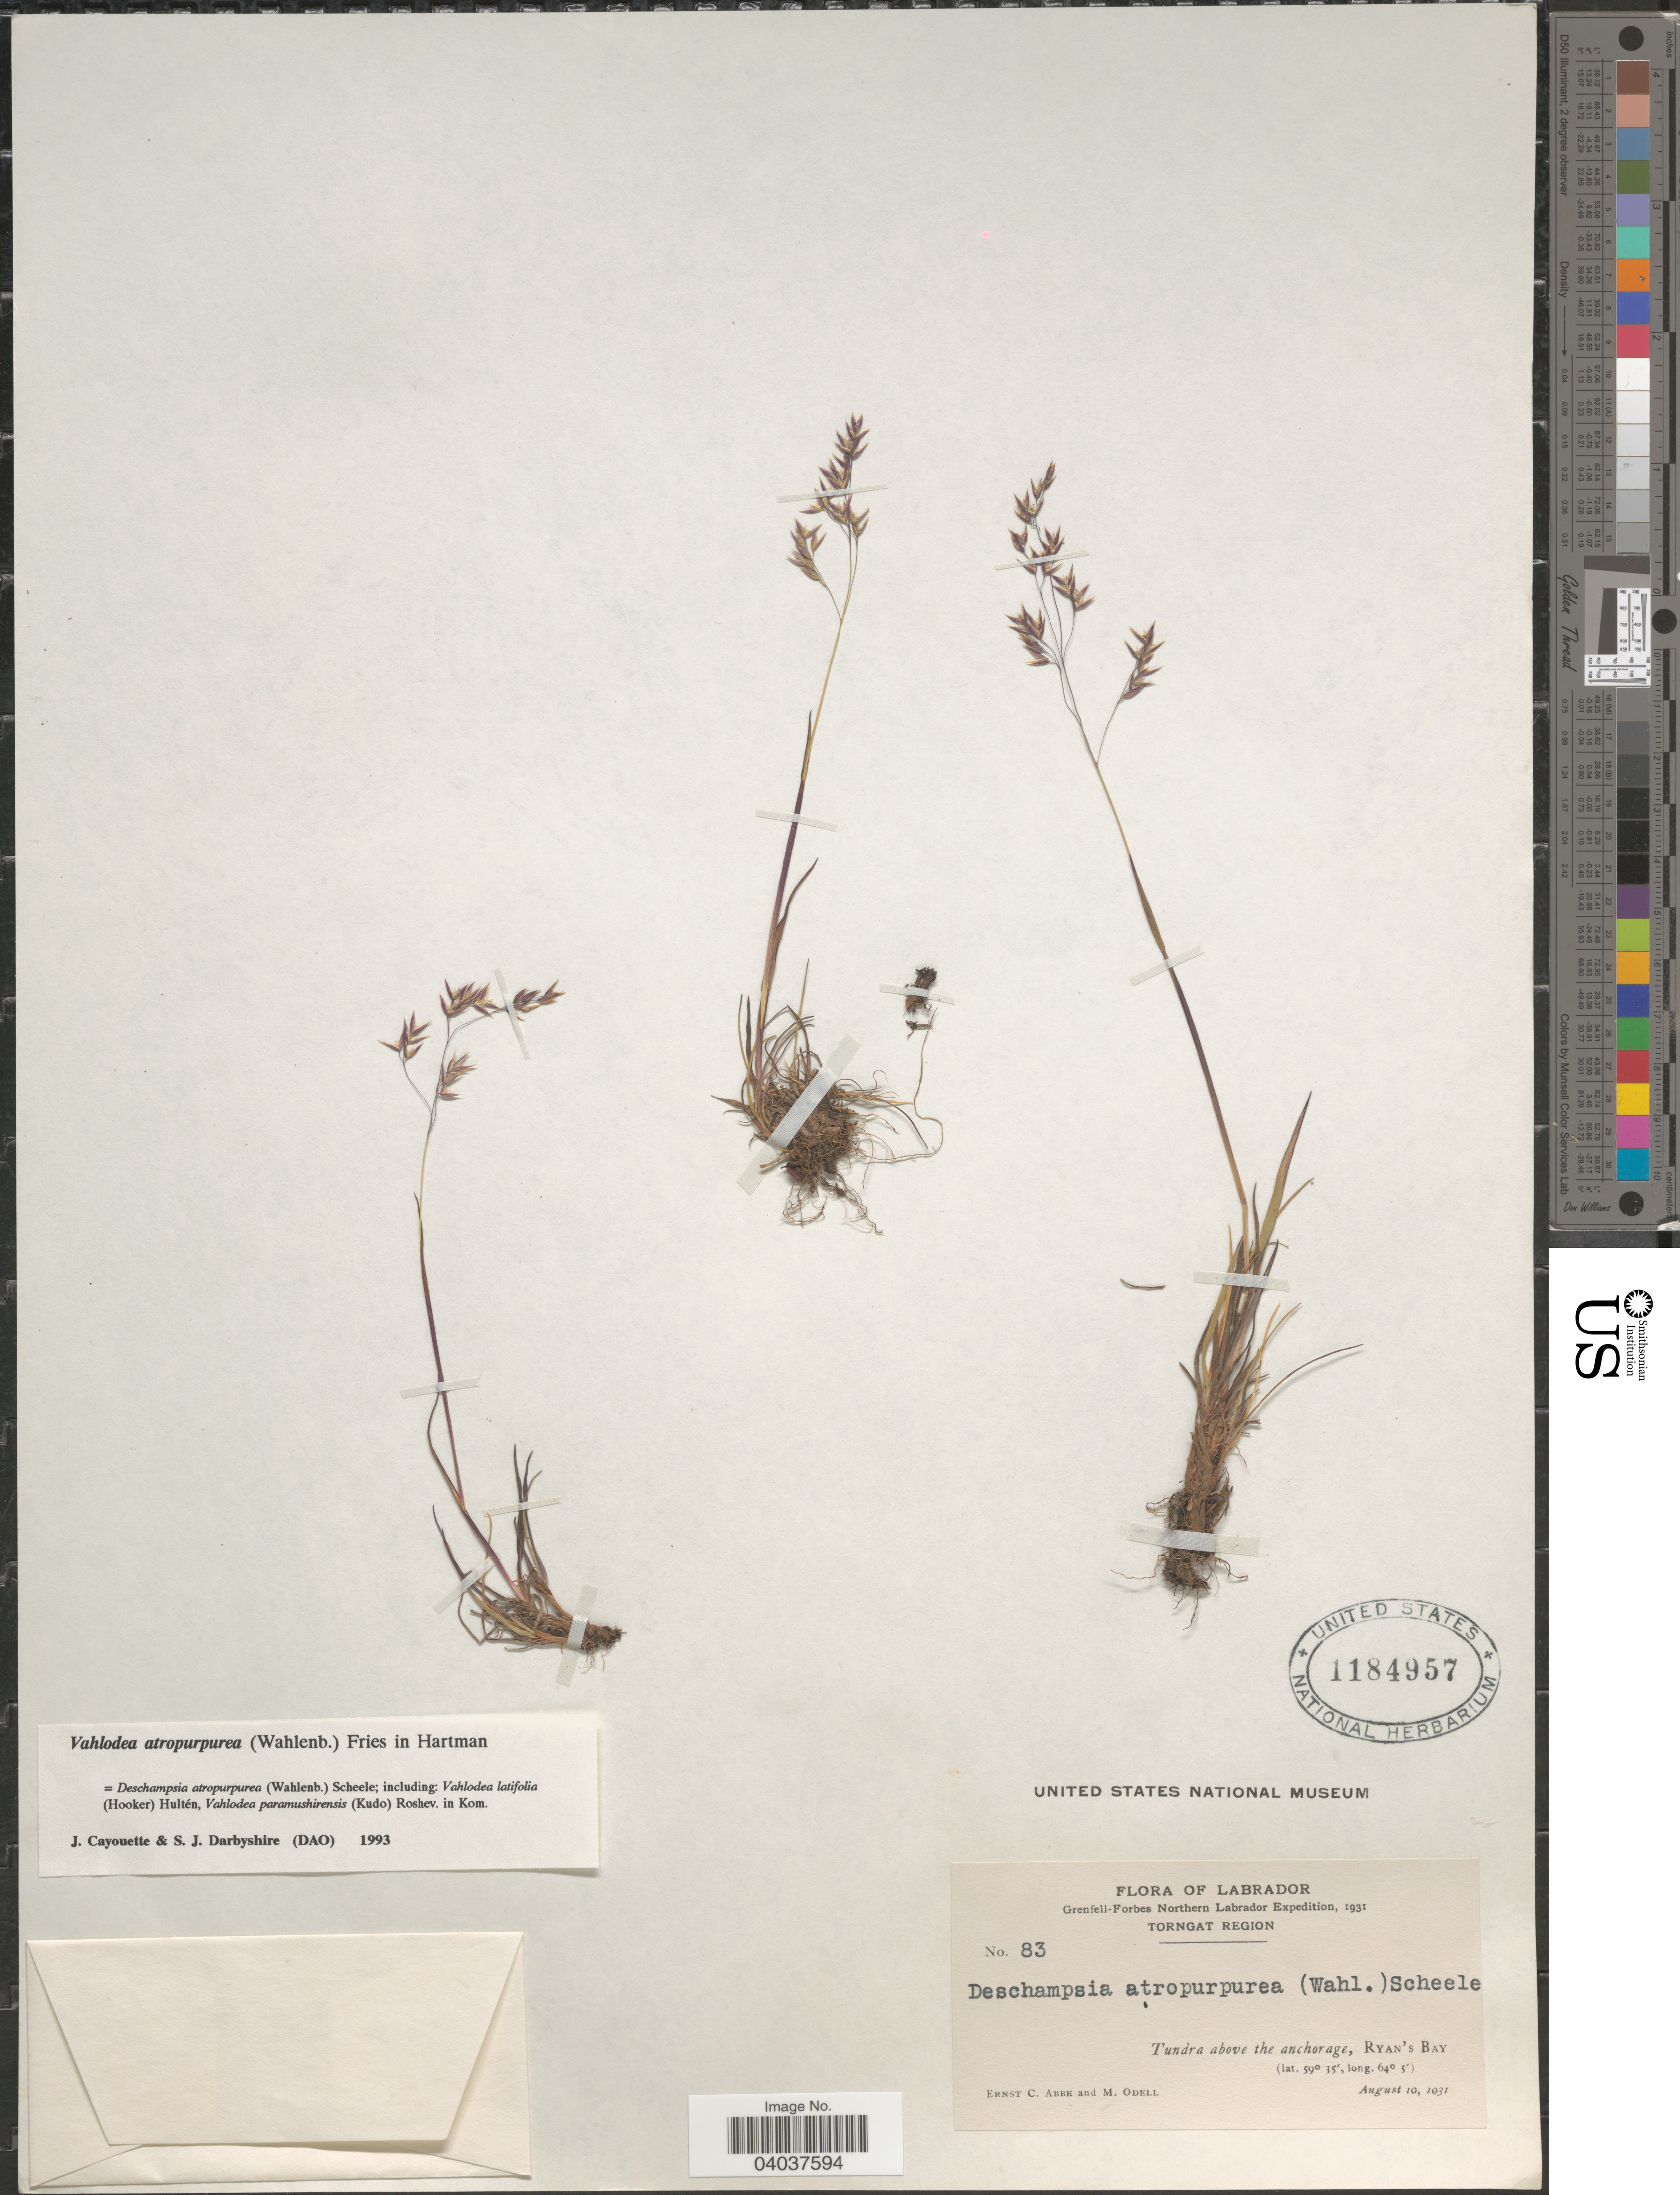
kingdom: Plantae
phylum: Tracheophyta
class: Liliopsida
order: Poales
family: Poaceae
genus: Vahlodea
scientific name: Vahlodea atropurpurea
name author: (Wahlenb.) Fr. ex Hartm.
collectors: E. C. Abbe & M. Odell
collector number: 83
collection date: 1931-08-10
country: Canada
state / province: Newfoundland and Labrador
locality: Labrador. Torngat Region. Tundra above the anchorage, Ryan's Bay.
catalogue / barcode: US 1184957